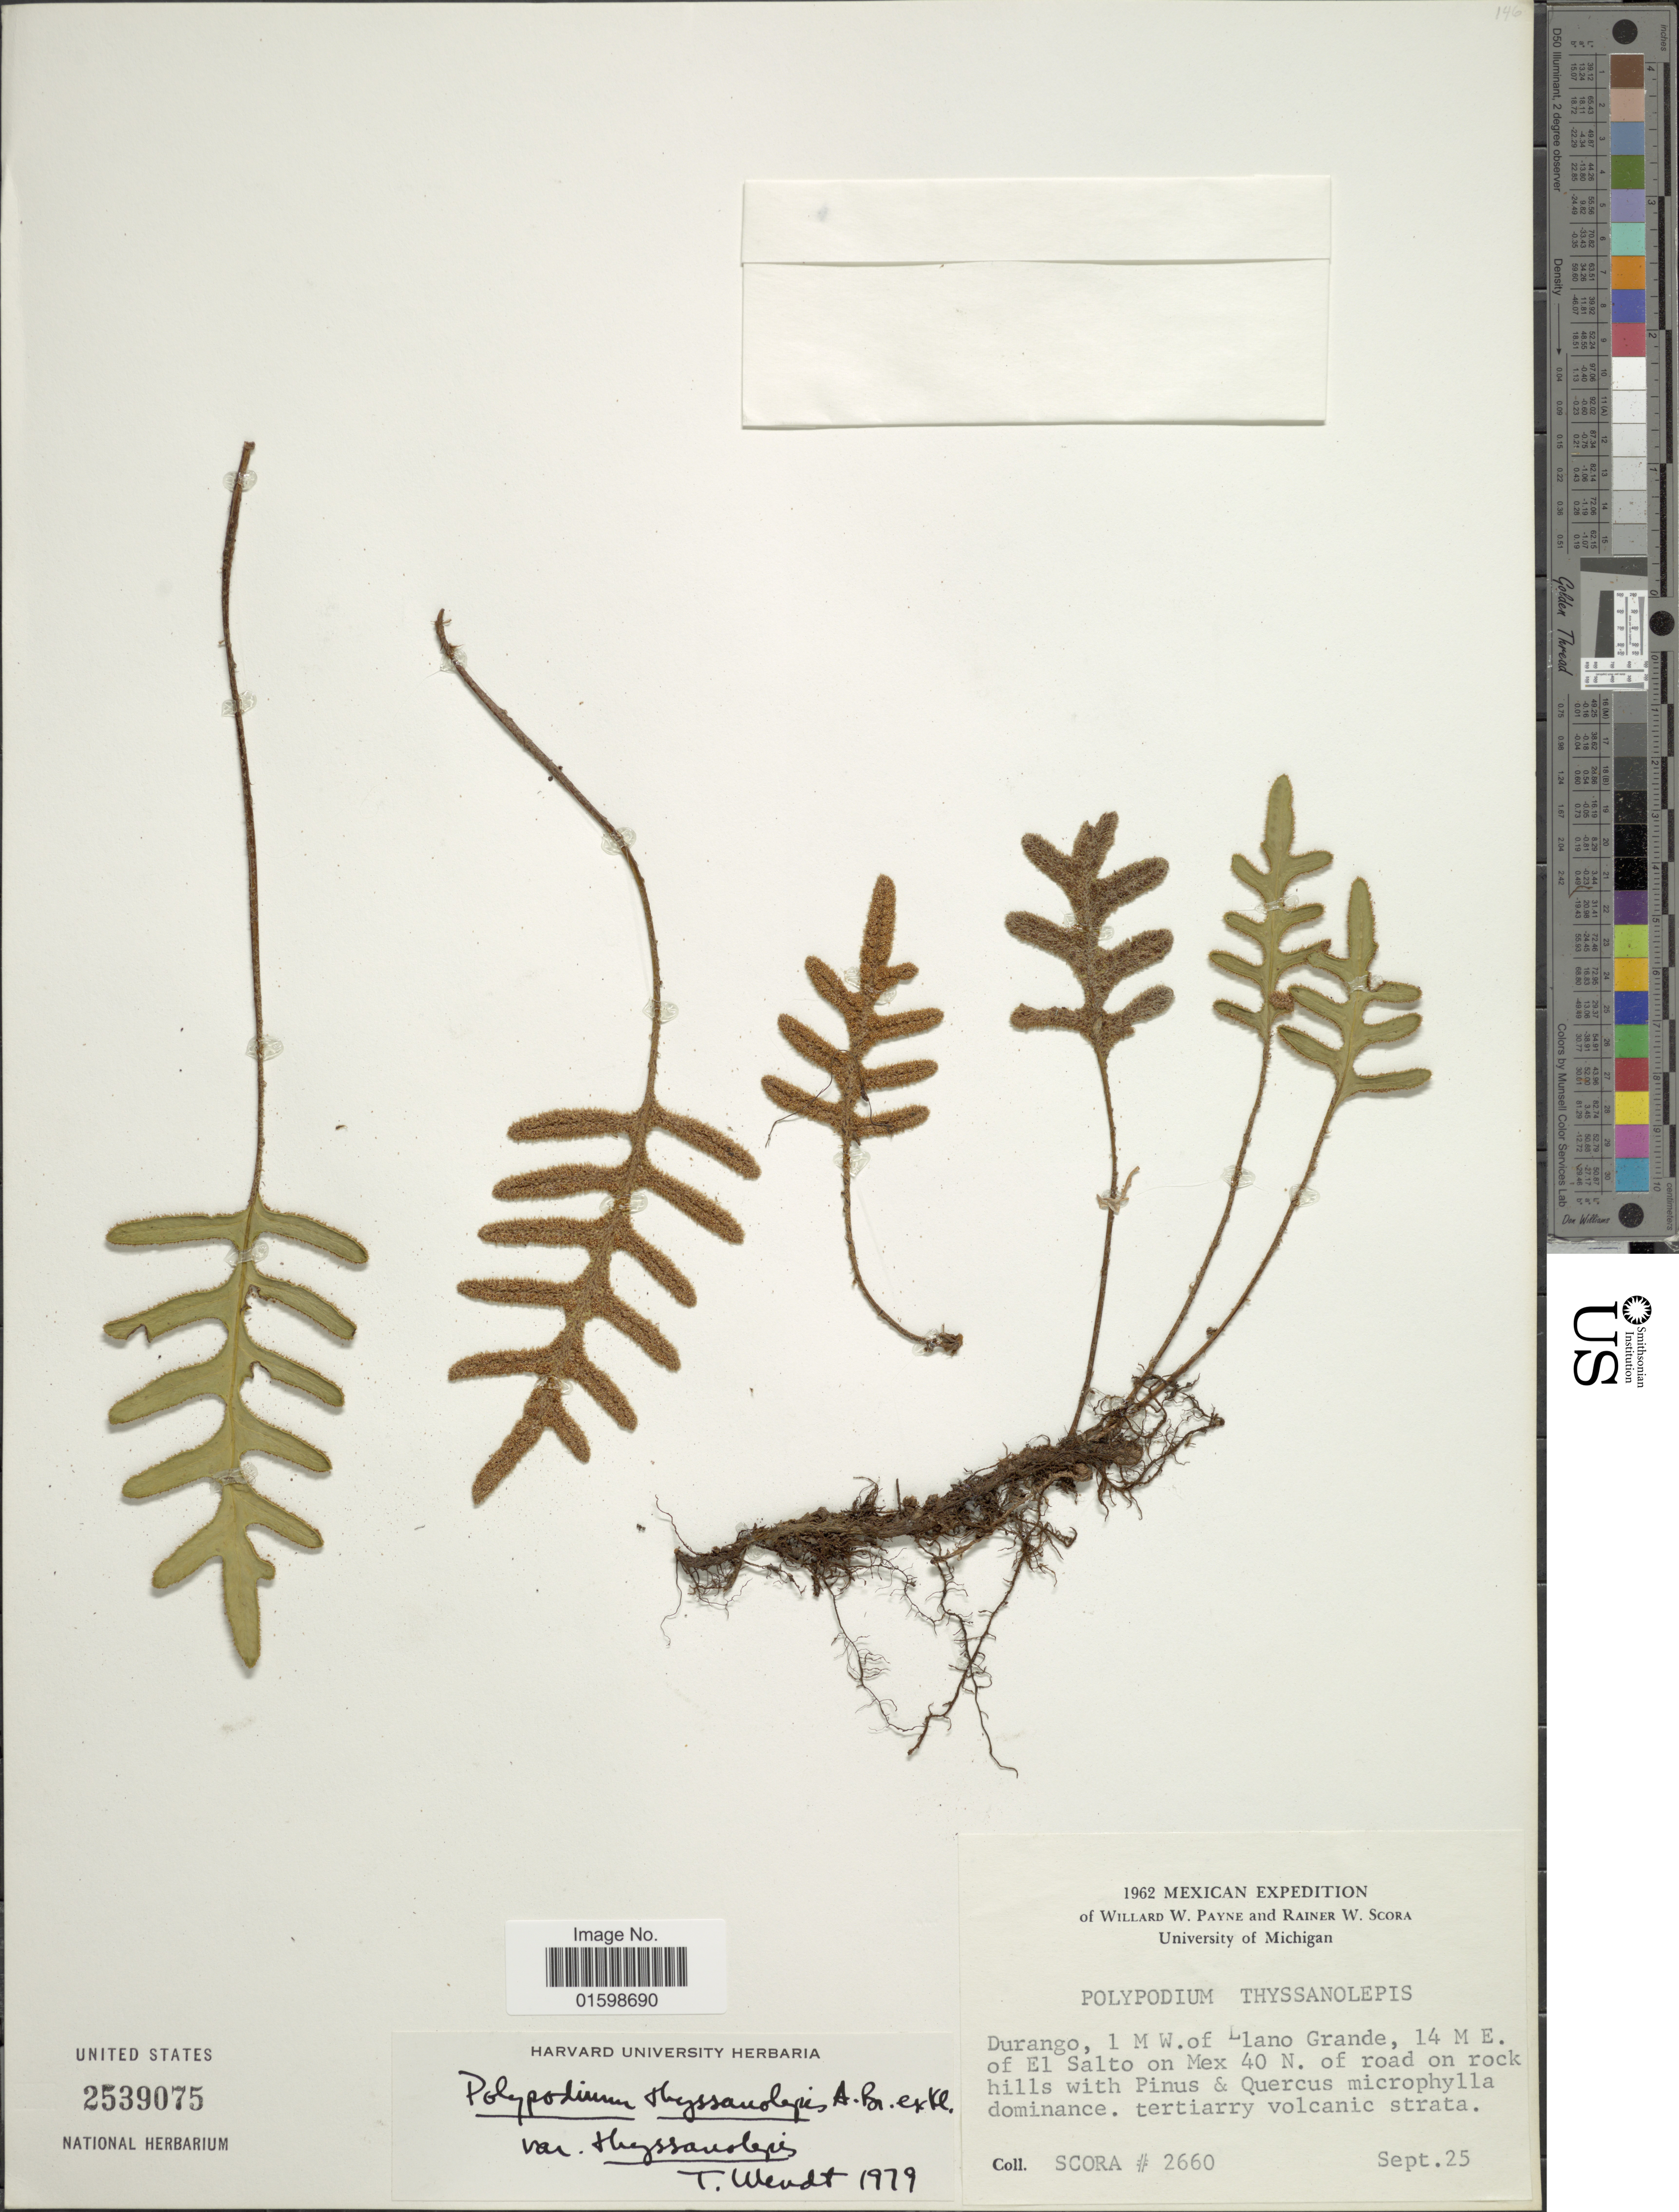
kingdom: Plantae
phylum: Tracheophyta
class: Polypodiopsida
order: Polypodiales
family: Polypodiaceae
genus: Pleopeltis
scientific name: Pleopeltis thyssanolepis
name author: (A. Braun ex Klotzsch) E.G. Andrews & Windham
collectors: R. Scora & W. Payne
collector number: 2660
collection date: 1962-09-25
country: Mexico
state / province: Durango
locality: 1 M W. of Llano Grande, 14 M E. of El Salto on Mex 40 N. of road on rock hills, tertiarry volcanic strata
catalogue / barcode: US 2539075